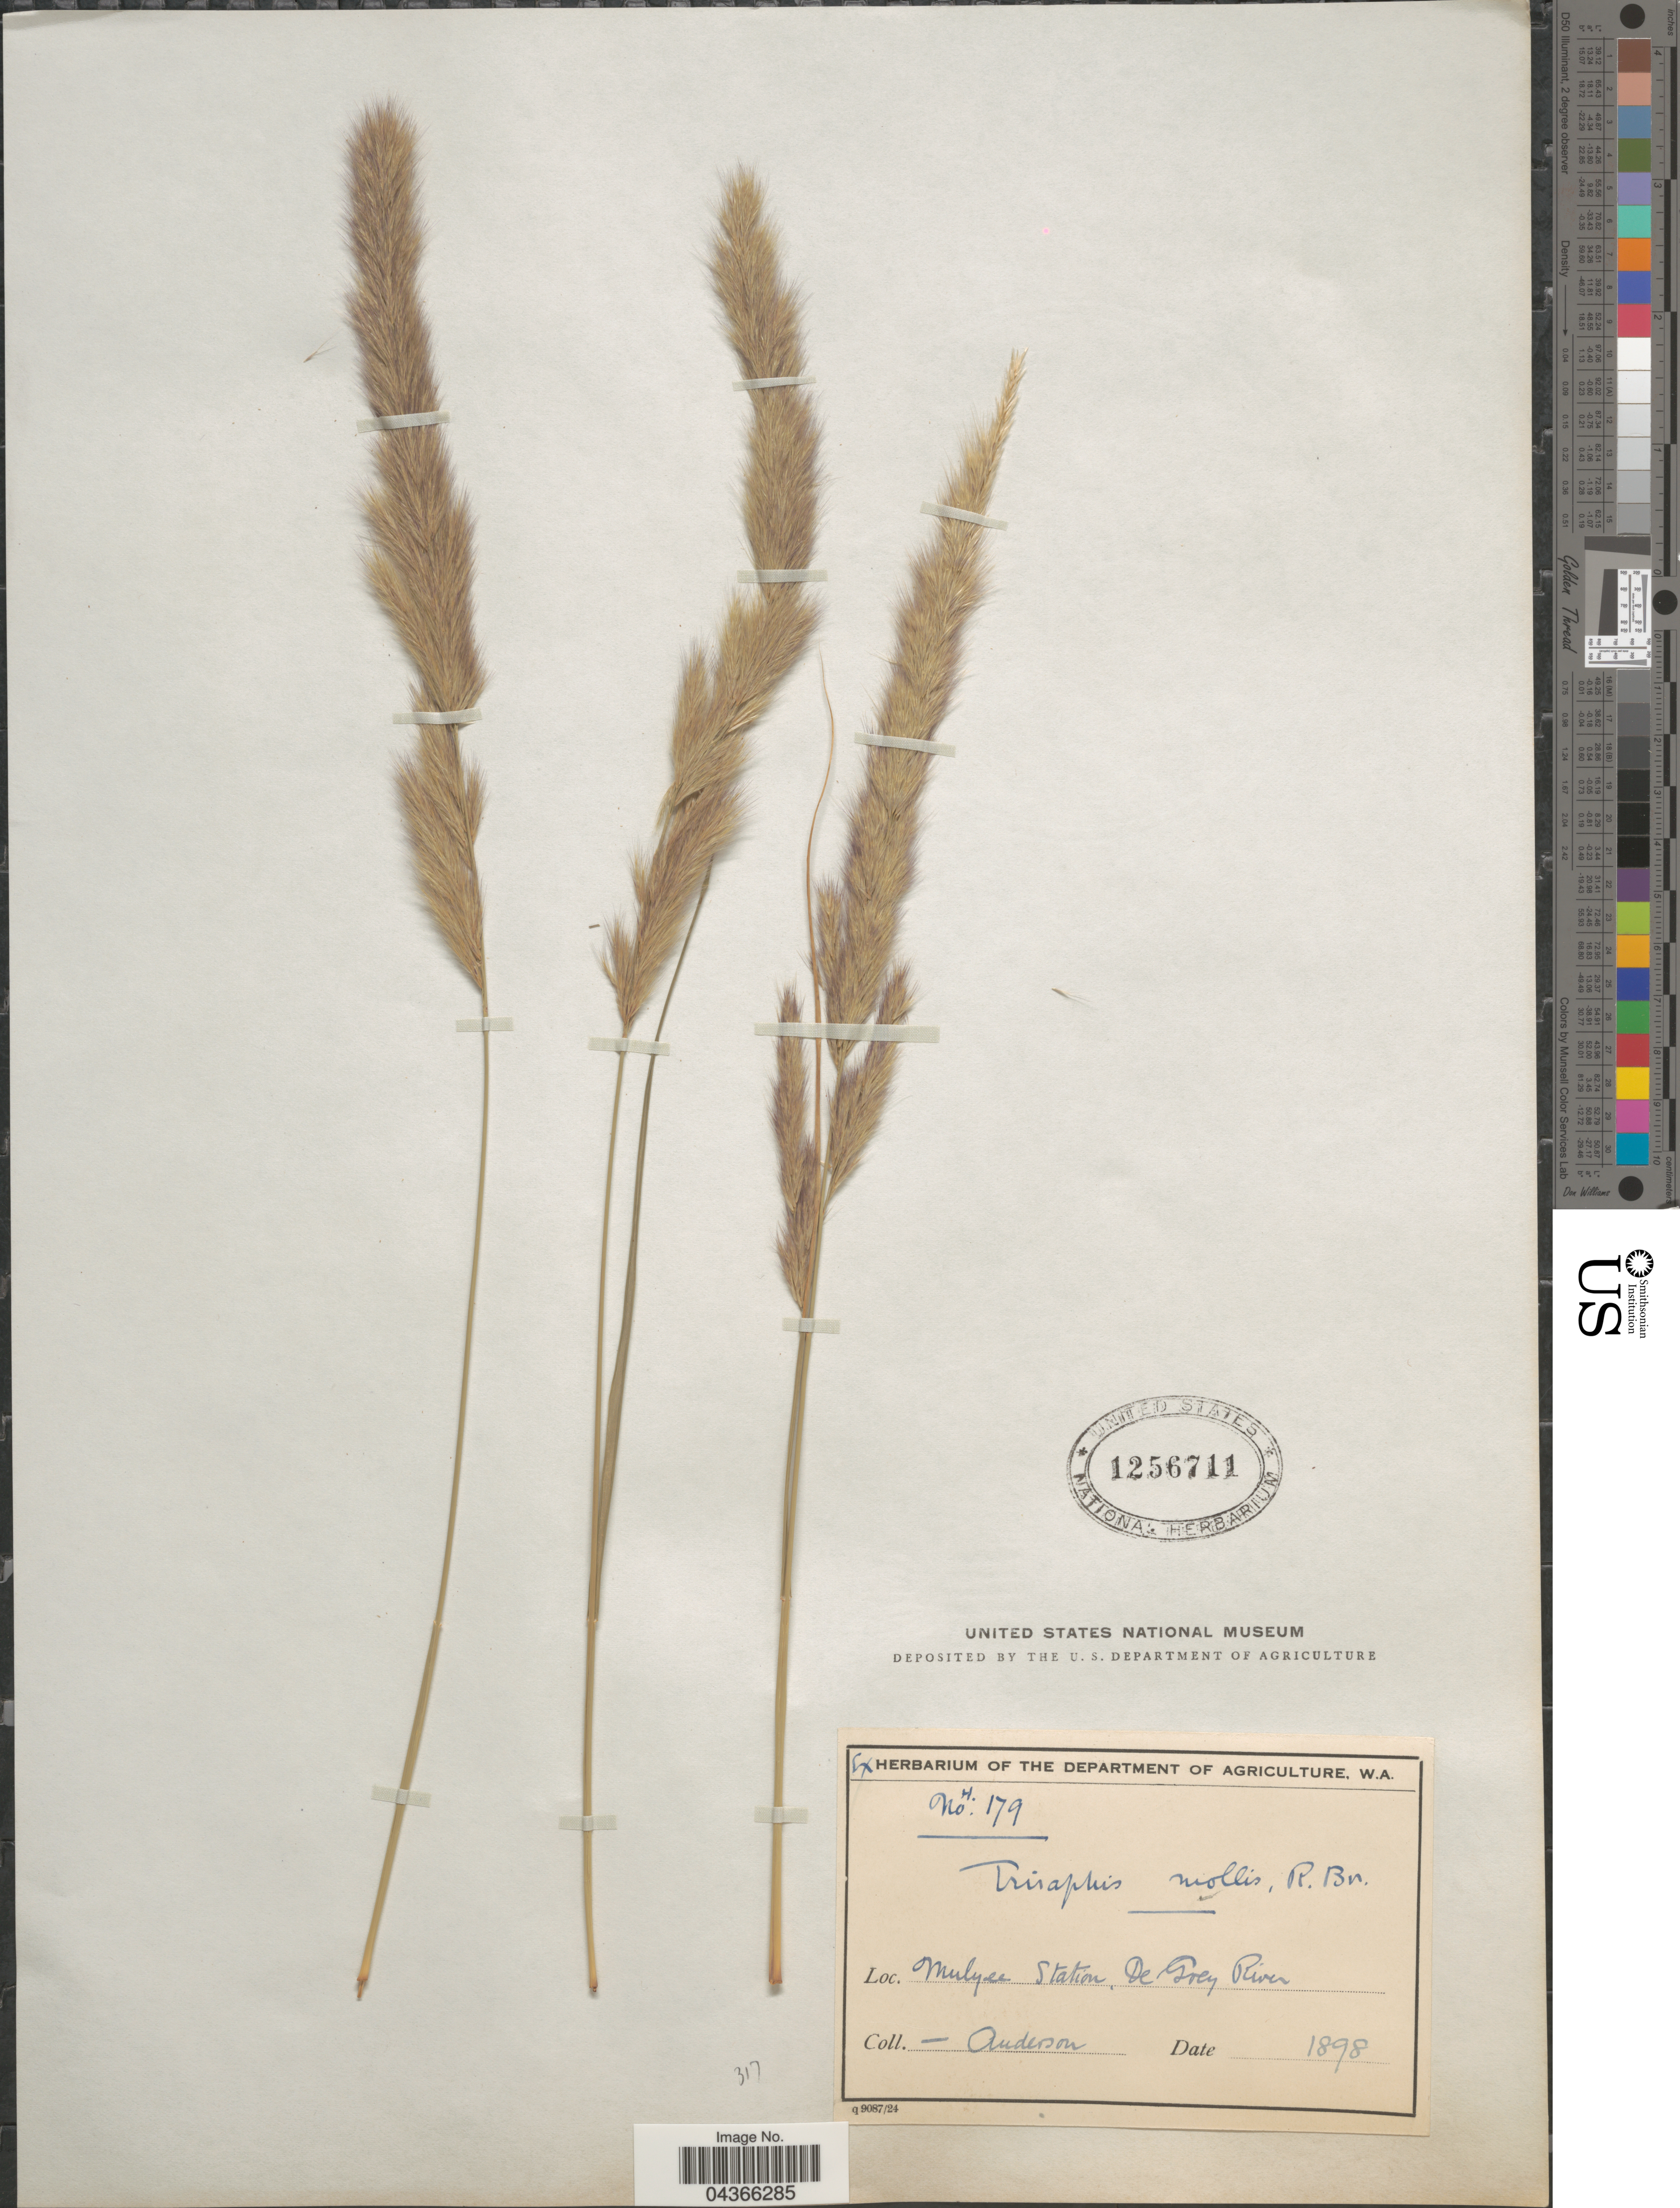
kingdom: Plantae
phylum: Tracheophyta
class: Liliopsida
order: Poales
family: Poaceae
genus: Triraphis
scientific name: Triraphis mollis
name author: R. Br.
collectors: -- Anderson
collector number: H179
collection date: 1898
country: Australia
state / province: Western Australia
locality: Mulyee Station, De Grey River.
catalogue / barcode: US 1256711